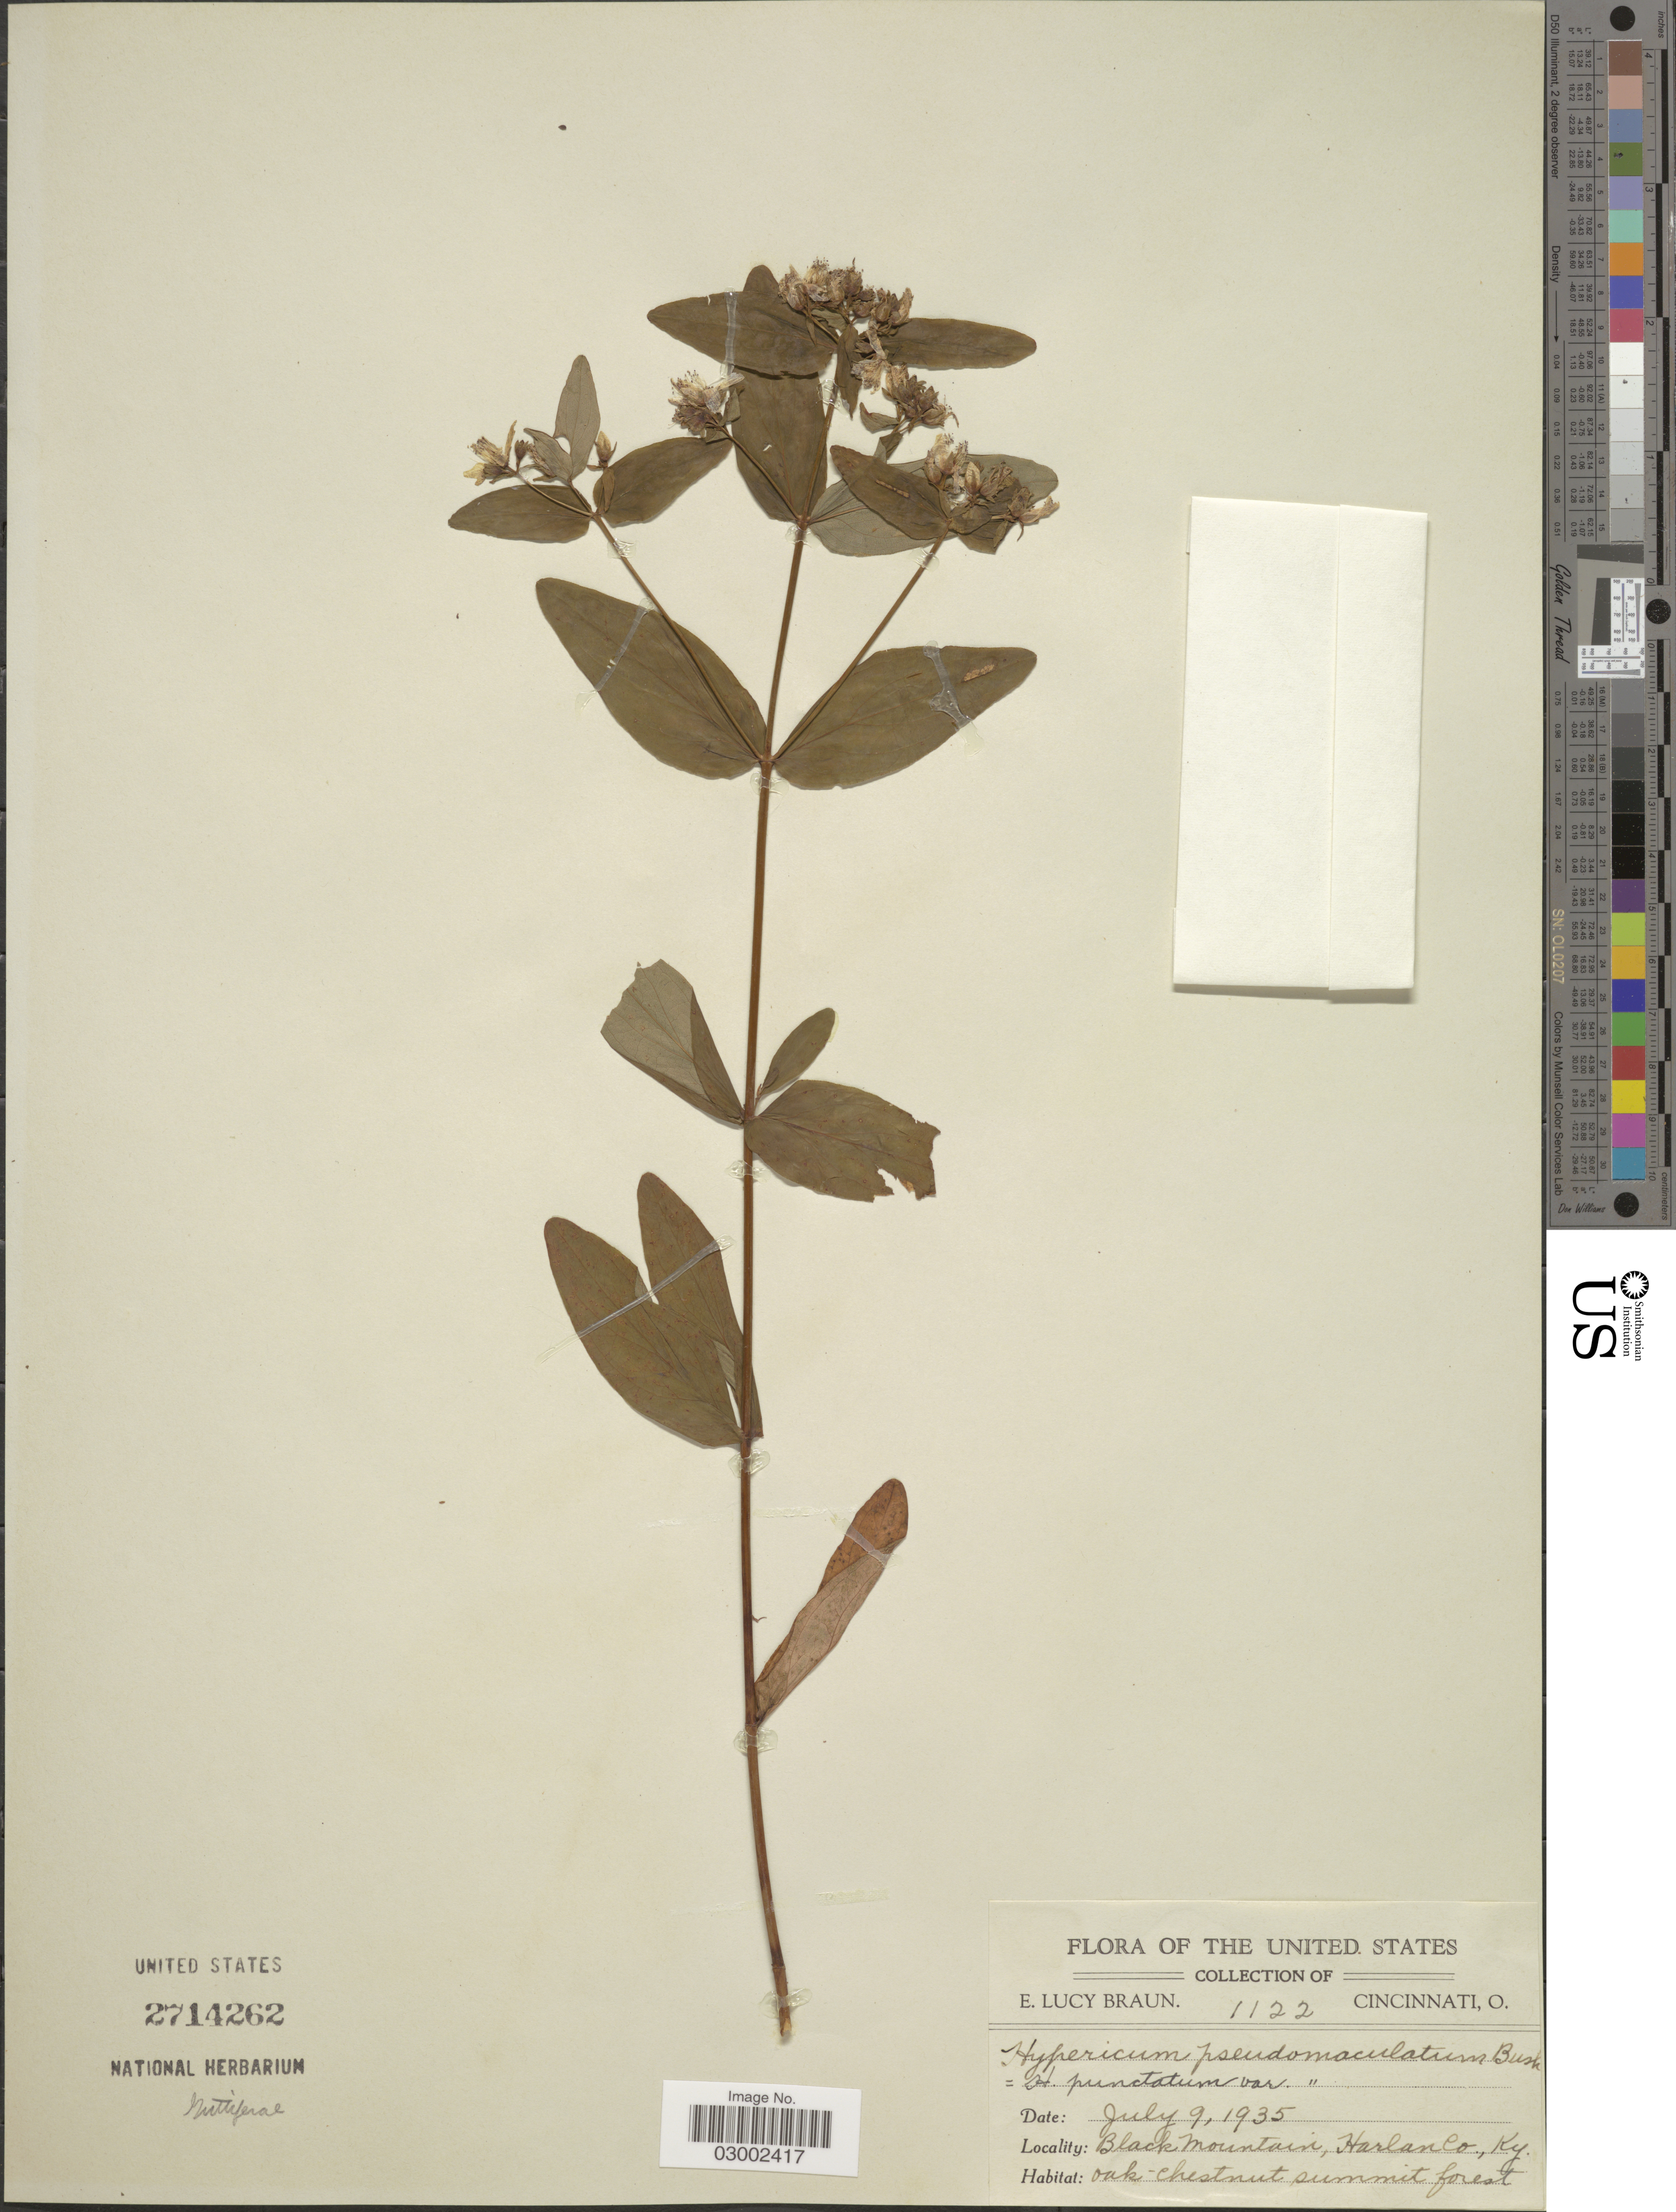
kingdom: Plantae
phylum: Tracheophyta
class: Magnoliopsida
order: Malpighiales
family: Hypericaceae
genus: Hypericum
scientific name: Hypericum punctatum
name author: Lam.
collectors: E. L. Braun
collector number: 1122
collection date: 1935-07-09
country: United States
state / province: Kentucky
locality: Black Mountain, Harlan Co., Ky.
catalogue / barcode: US 2714262